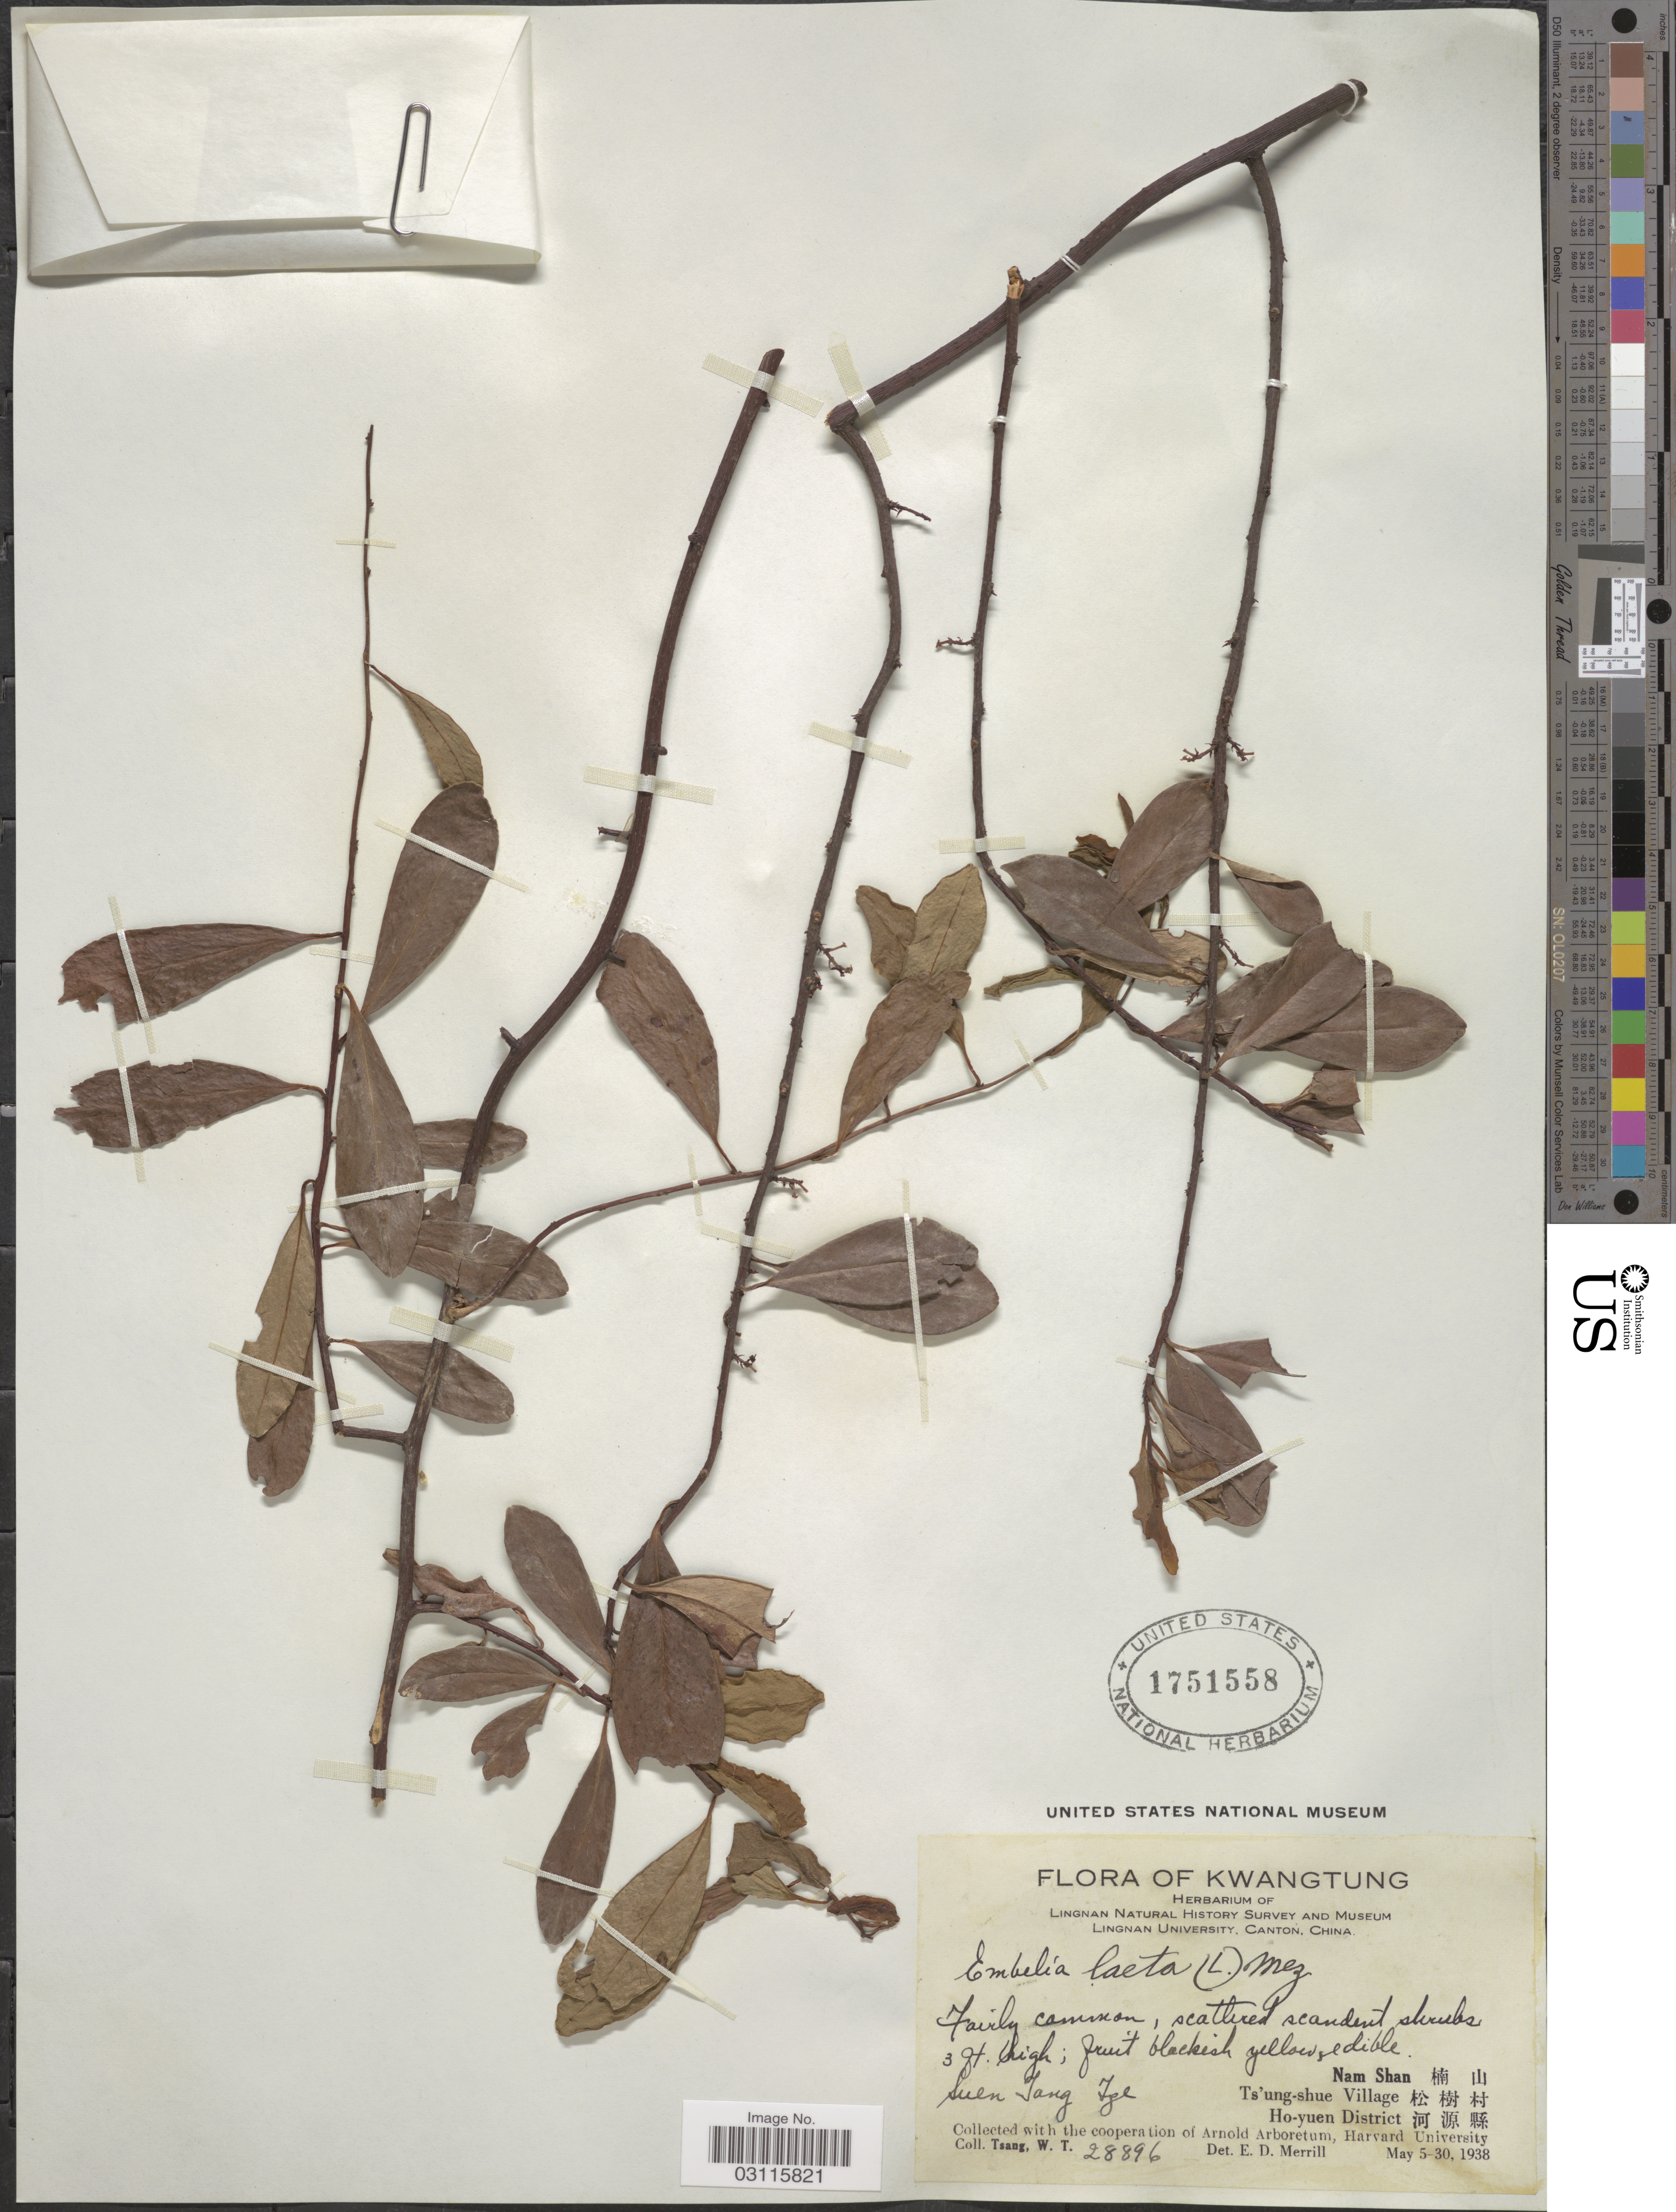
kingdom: Plantae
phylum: Tracheophyta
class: Magnoliopsida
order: Ericales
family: Primulaceae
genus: Embelia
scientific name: Embelia laeta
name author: (L.) Mez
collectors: W. T. Tsang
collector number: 28896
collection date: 1938-05-05/1938-05-30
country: China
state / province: Guangdong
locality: Kwang Tung. Suen Tang Tse. Nam Shan. Ts'ung-shue Village. Ho-yuen District.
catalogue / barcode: US 1751558